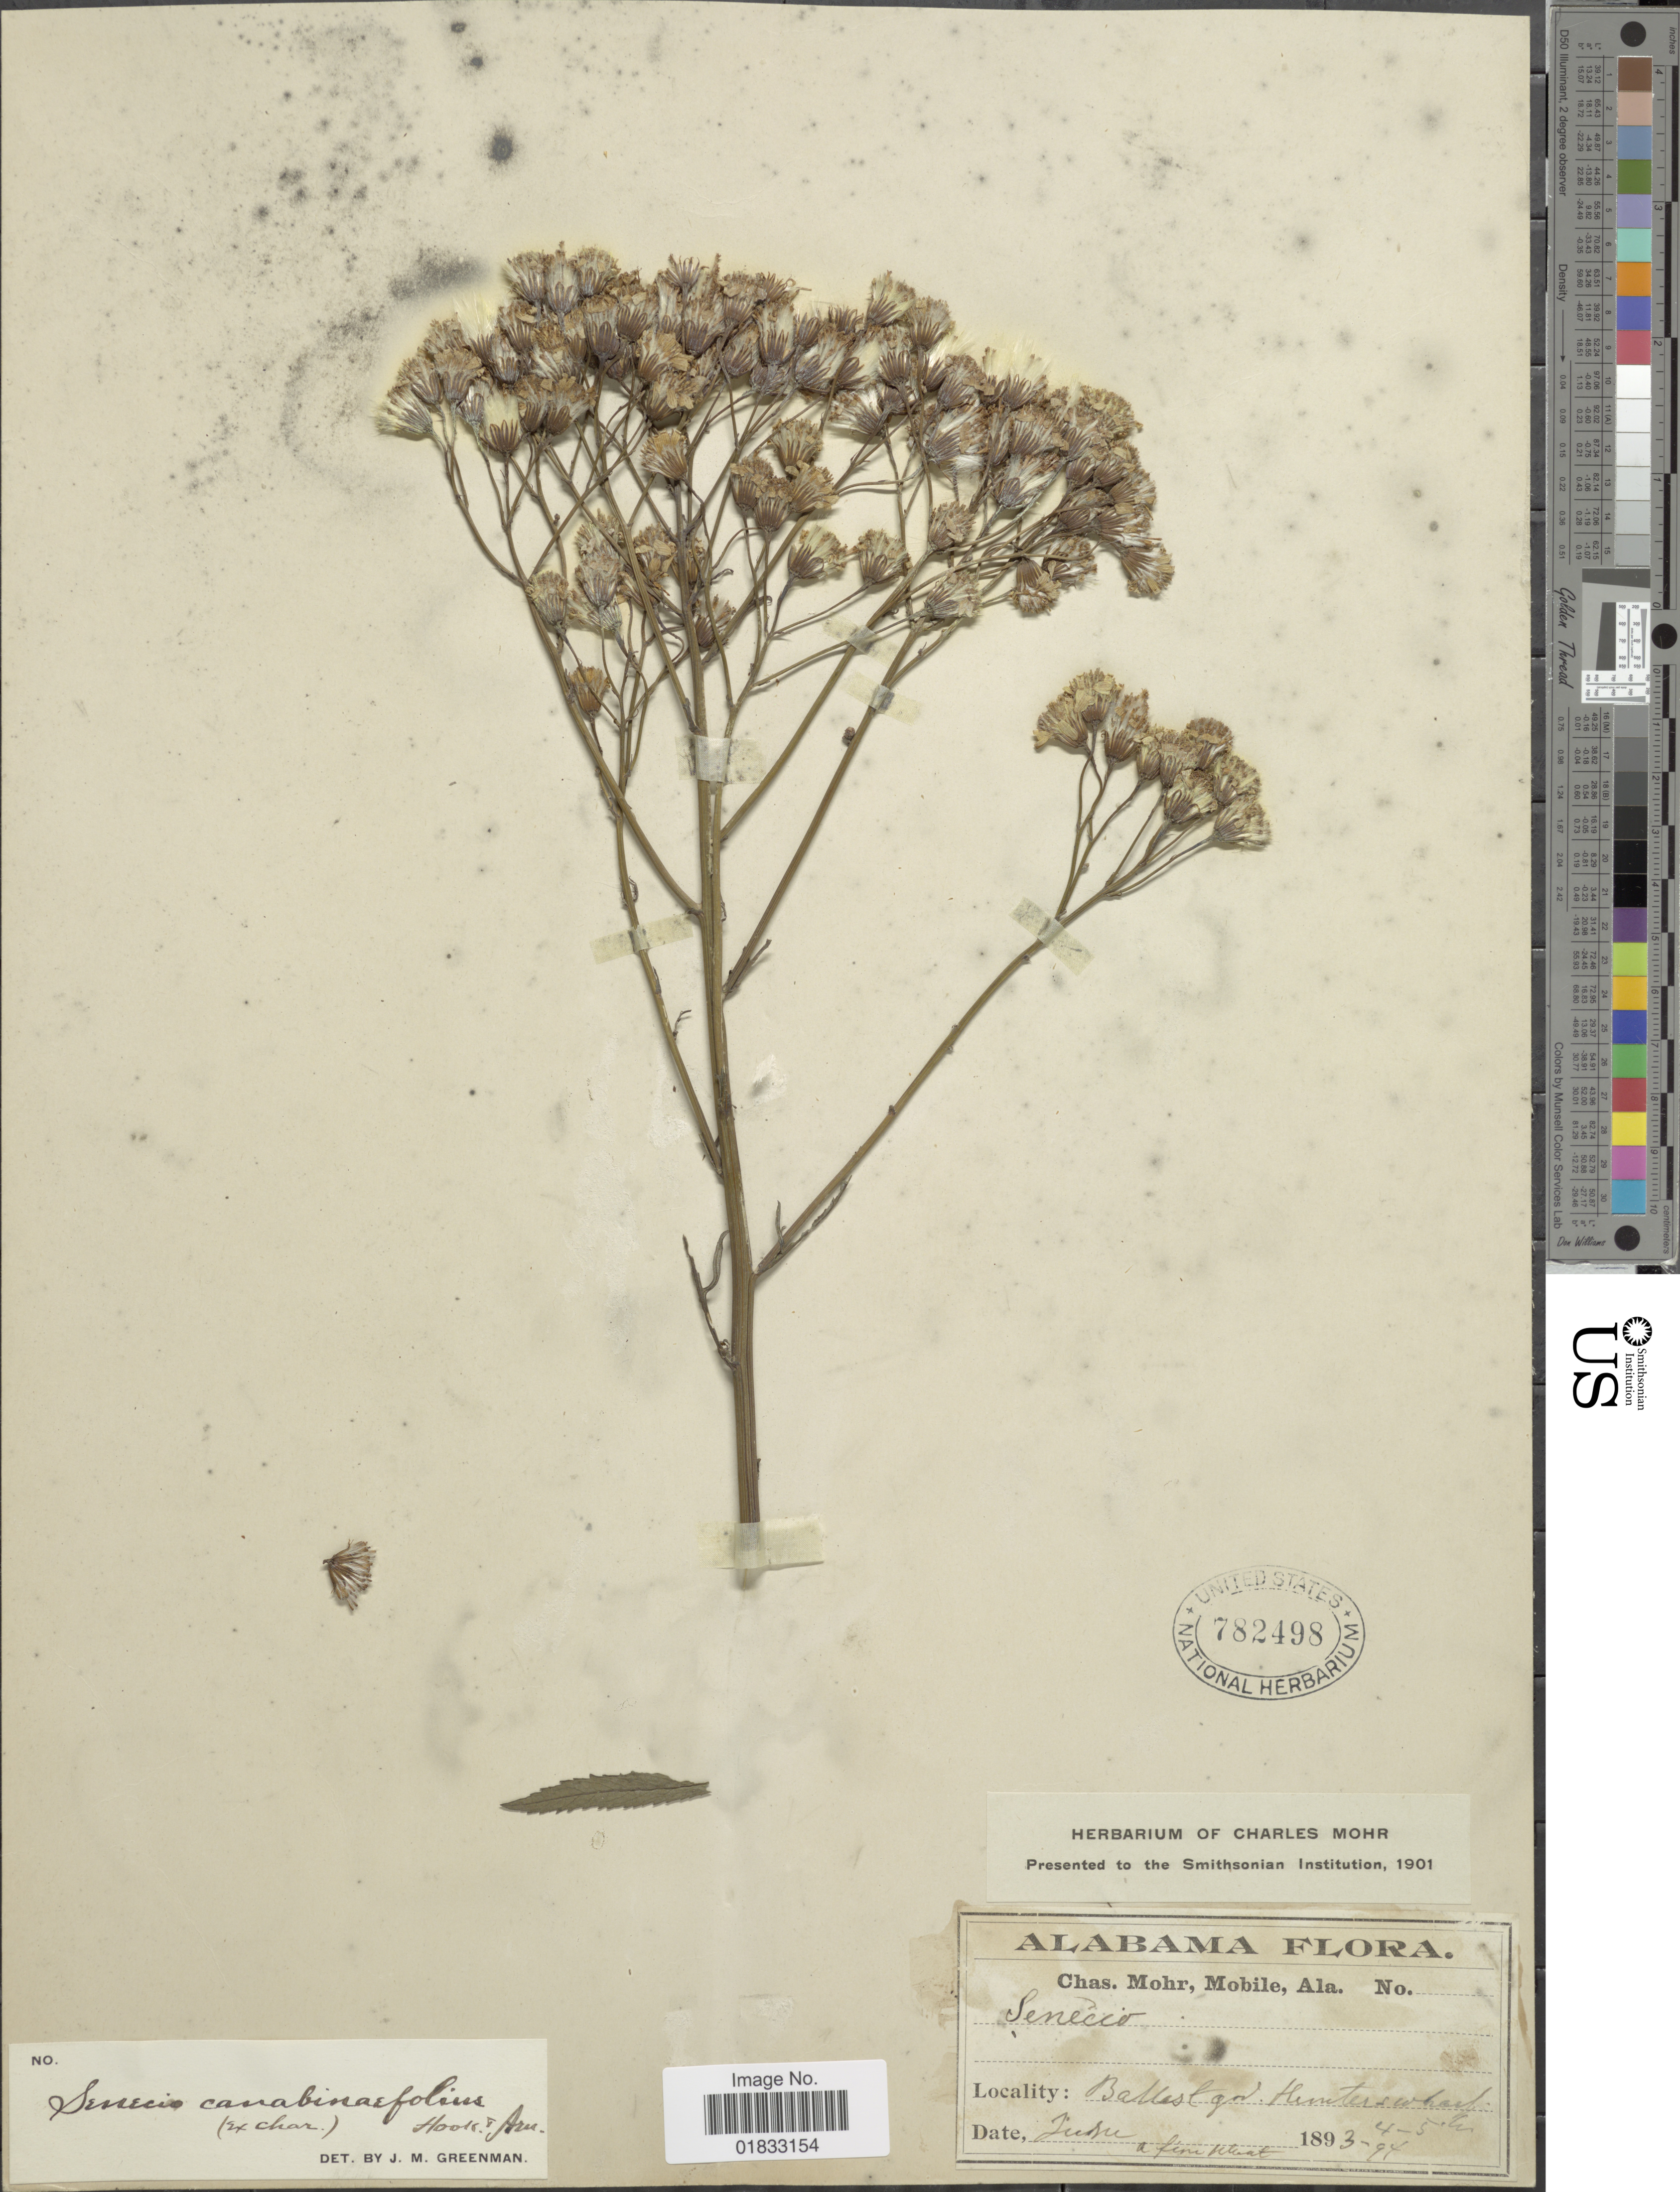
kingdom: Plantae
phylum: Tracheophyta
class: Magnoliopsida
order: Asterales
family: Asteraceae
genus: Jacobaea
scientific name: Jacobaea cannabifolia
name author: (Less.) E. Wiebe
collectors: Mohr, C. T. (herbarium)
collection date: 1893-05-04/1894-05-04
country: United States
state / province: Alabama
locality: Balles gov. Hunters wharf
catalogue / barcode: US 782498